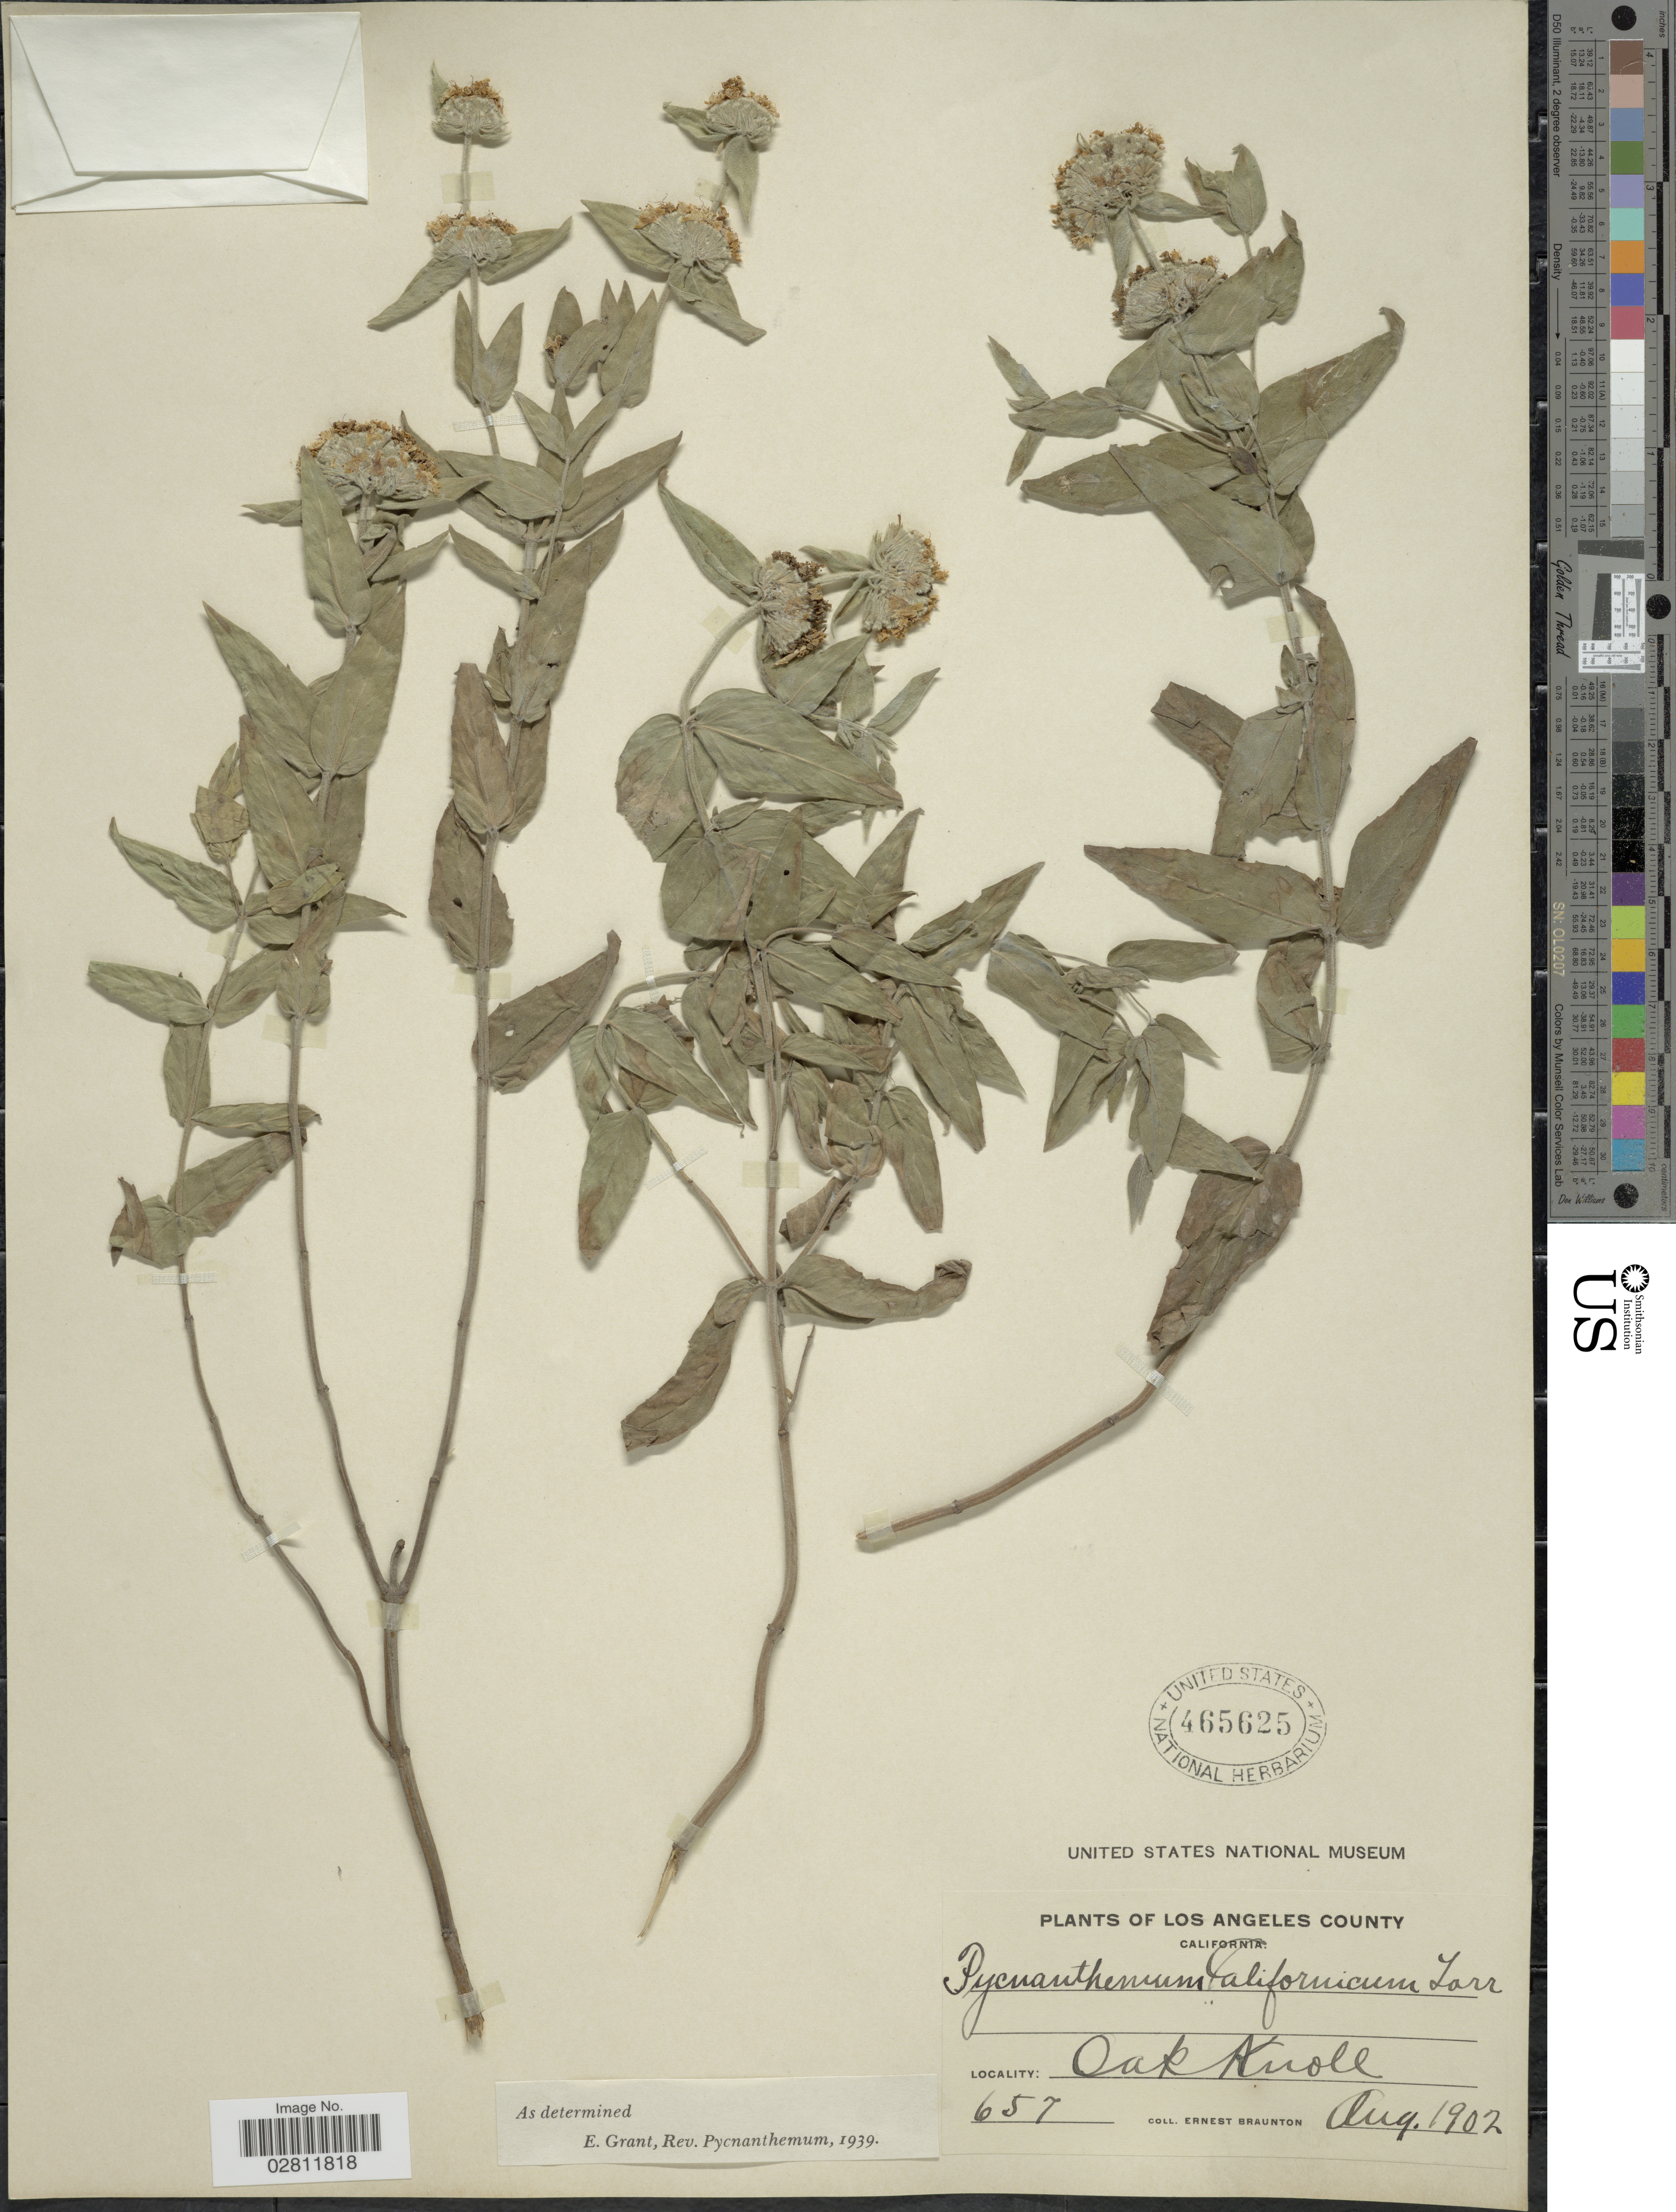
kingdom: Plantae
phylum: Tracheophyta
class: Magnoliopsida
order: Lamiales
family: Lamiaceae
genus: Pycnanthemum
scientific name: Pycnanthemum californicum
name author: Torr. ex Durand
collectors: E. Braunton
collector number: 657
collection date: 1902-08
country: United States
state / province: California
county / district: Los Angeles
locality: Los Angeles County. Oak Knoll.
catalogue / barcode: US 465625